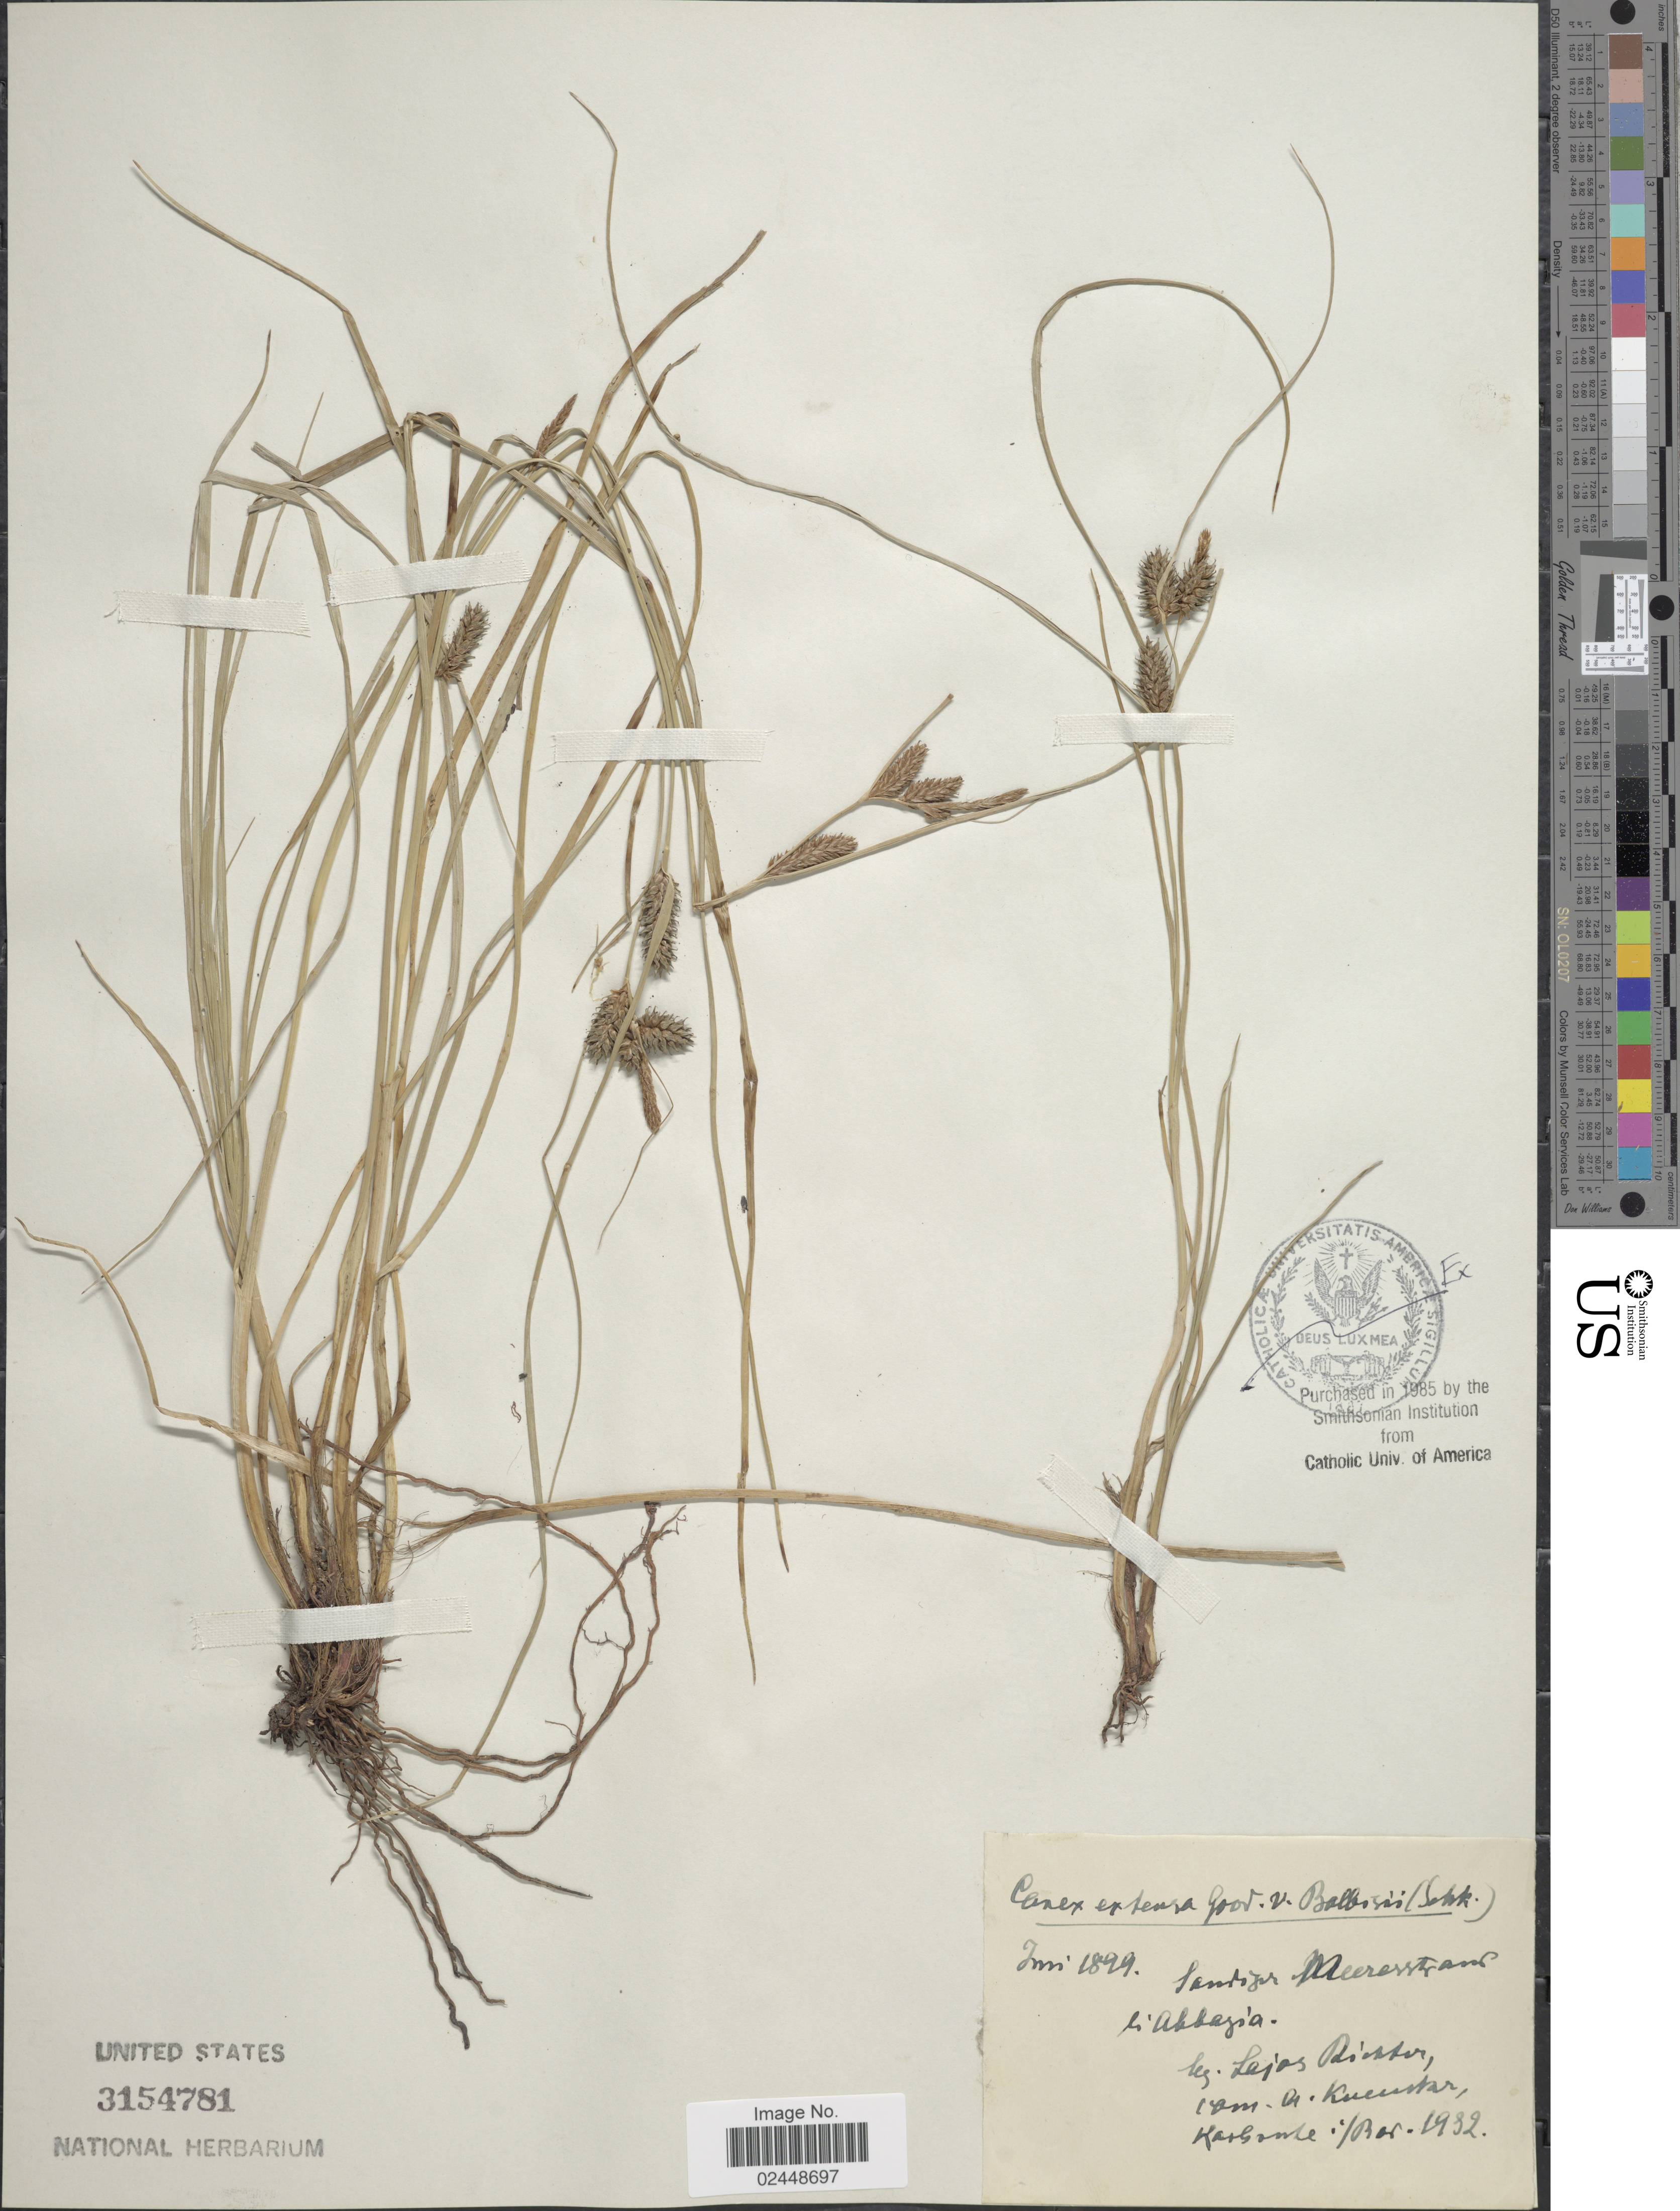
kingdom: Plantae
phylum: Tracheophyta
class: Liliopsida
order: Poales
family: Cyperaceae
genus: Carex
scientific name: Carex extensa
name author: Gooden.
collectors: L. Richter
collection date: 1899-06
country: Croatia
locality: Sandigen Meerestrand bei Abbazia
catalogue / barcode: US 3154781